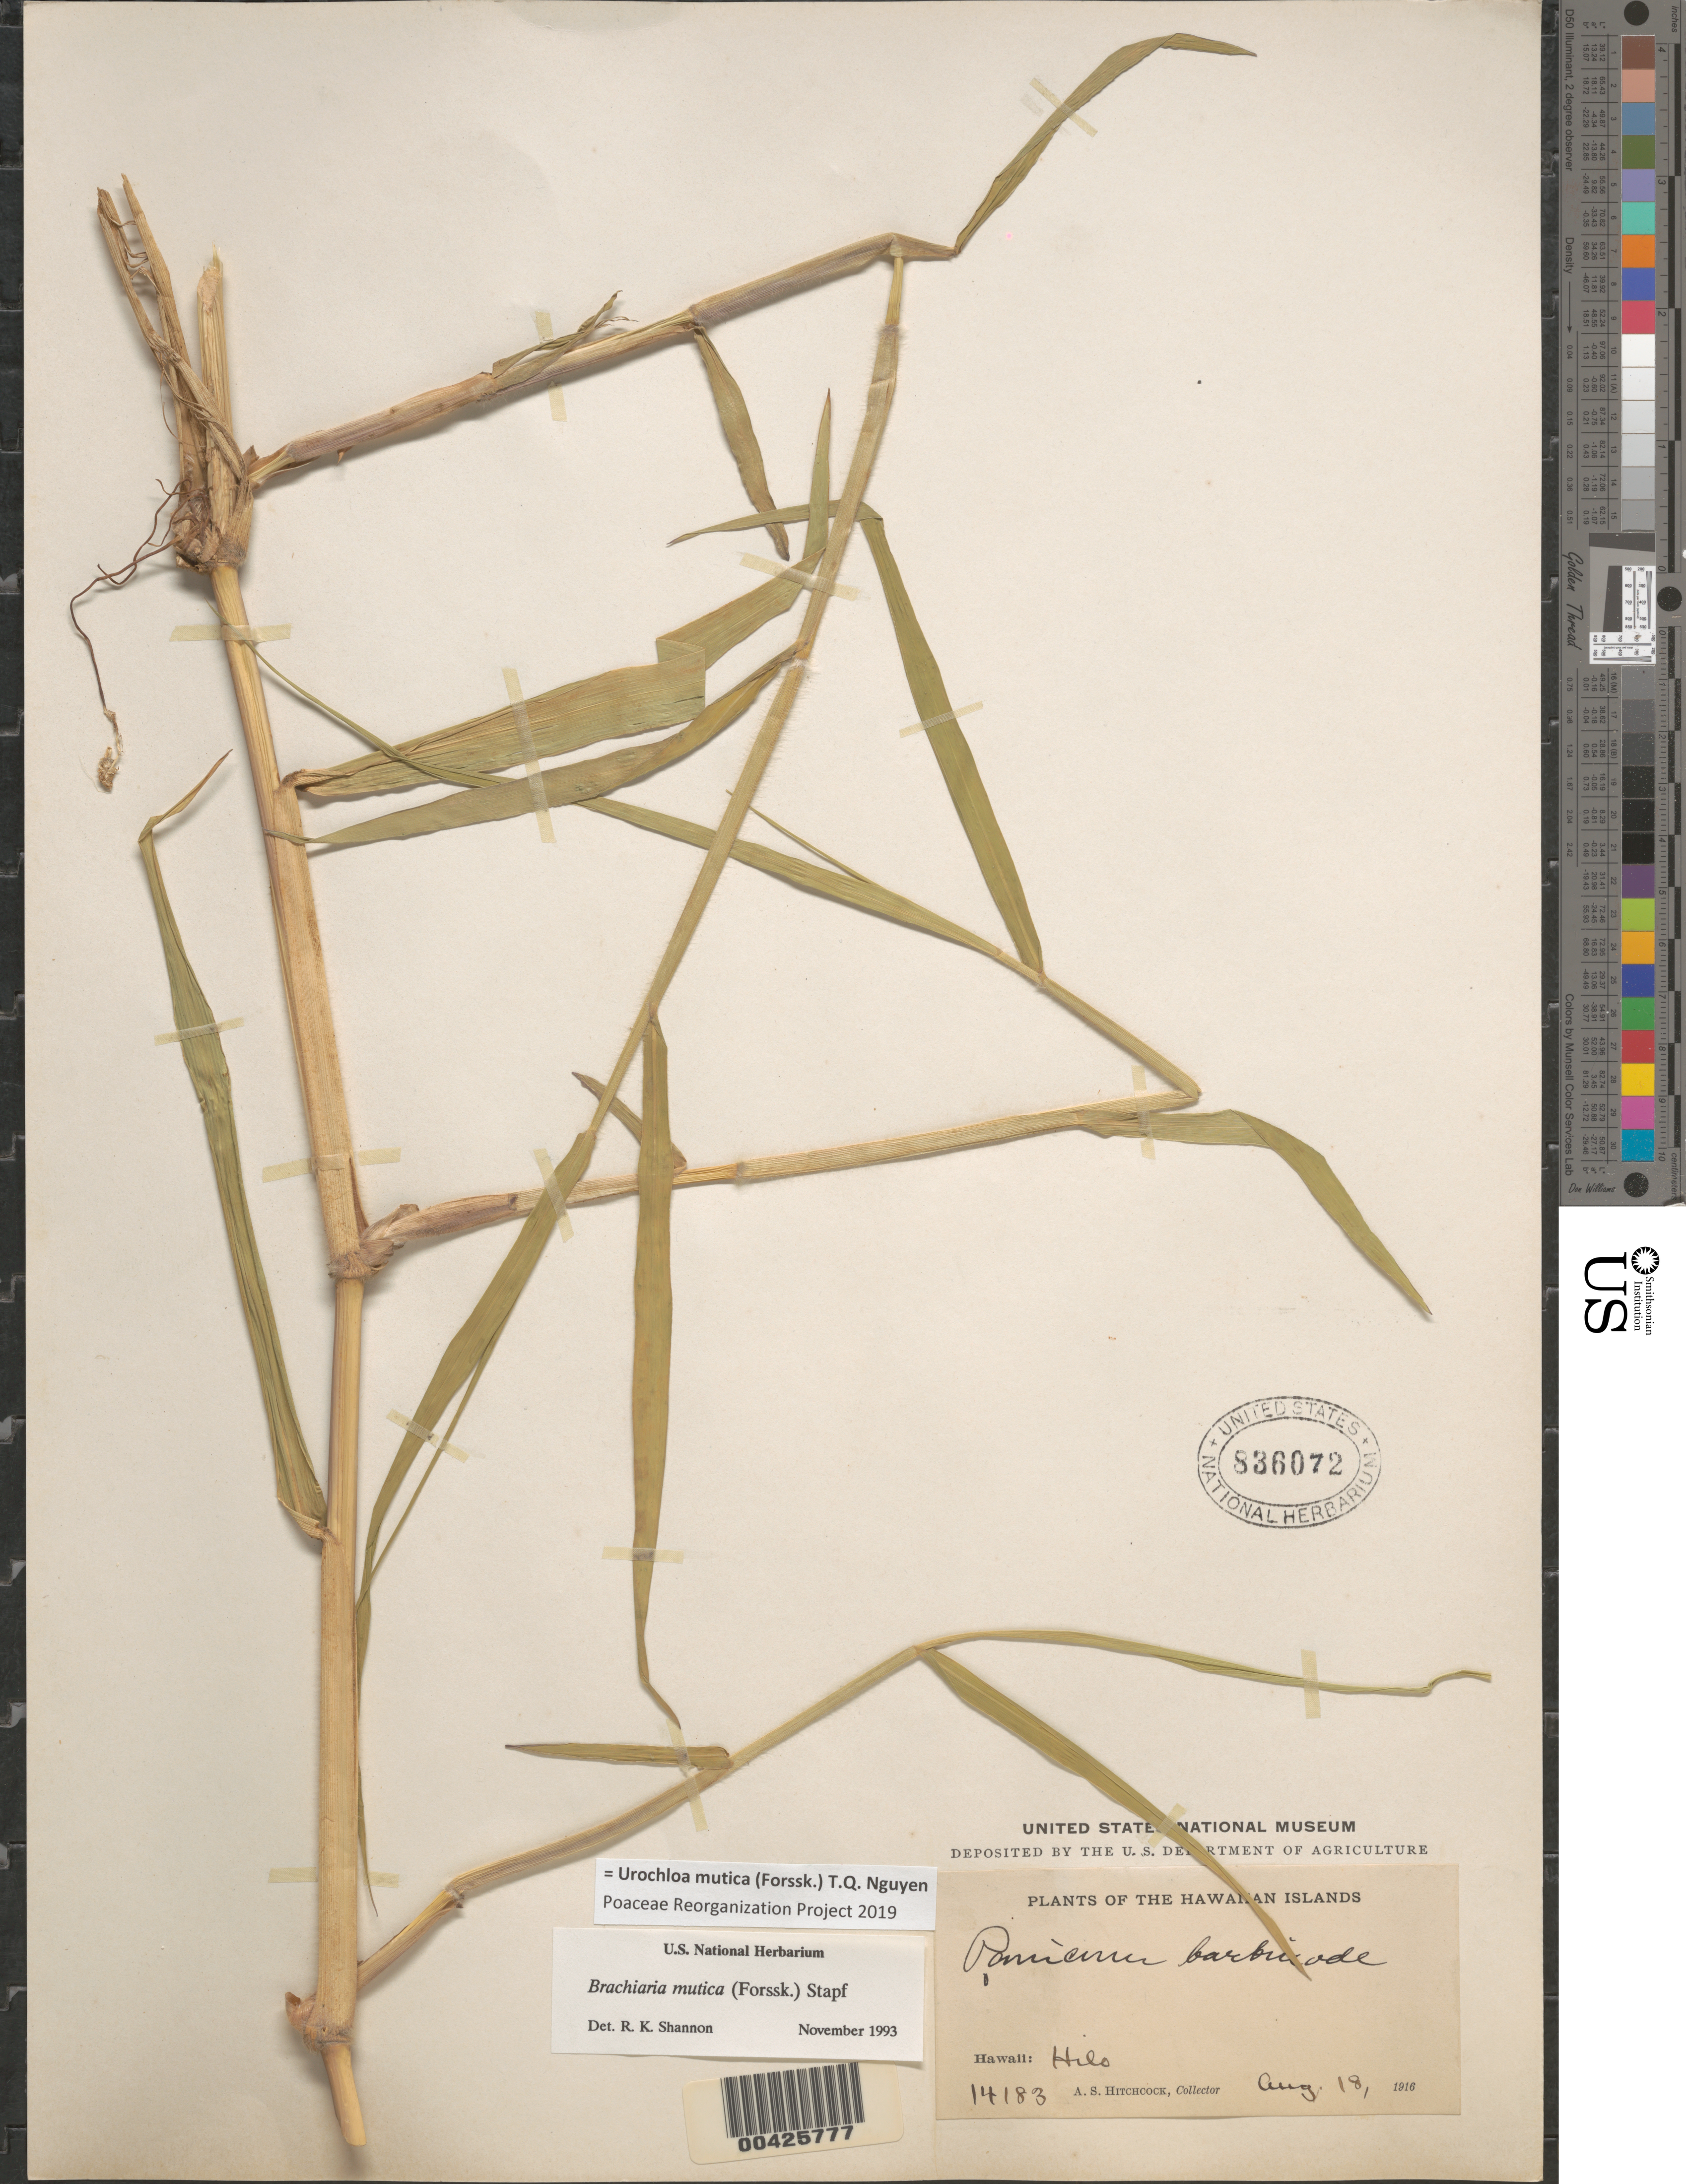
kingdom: Plantae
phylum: Tracheophyta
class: Liliopsida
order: Poales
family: Poaceae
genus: Urochloa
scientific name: Urochloa mutica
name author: (Forssk.) T.Q. Nguyen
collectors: A. S. Hitchcock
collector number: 14183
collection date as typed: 18 Aug 1916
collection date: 1916-08-18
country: United States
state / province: Hawaii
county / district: Hawaii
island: Hawaii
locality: Hilo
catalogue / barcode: US 836072